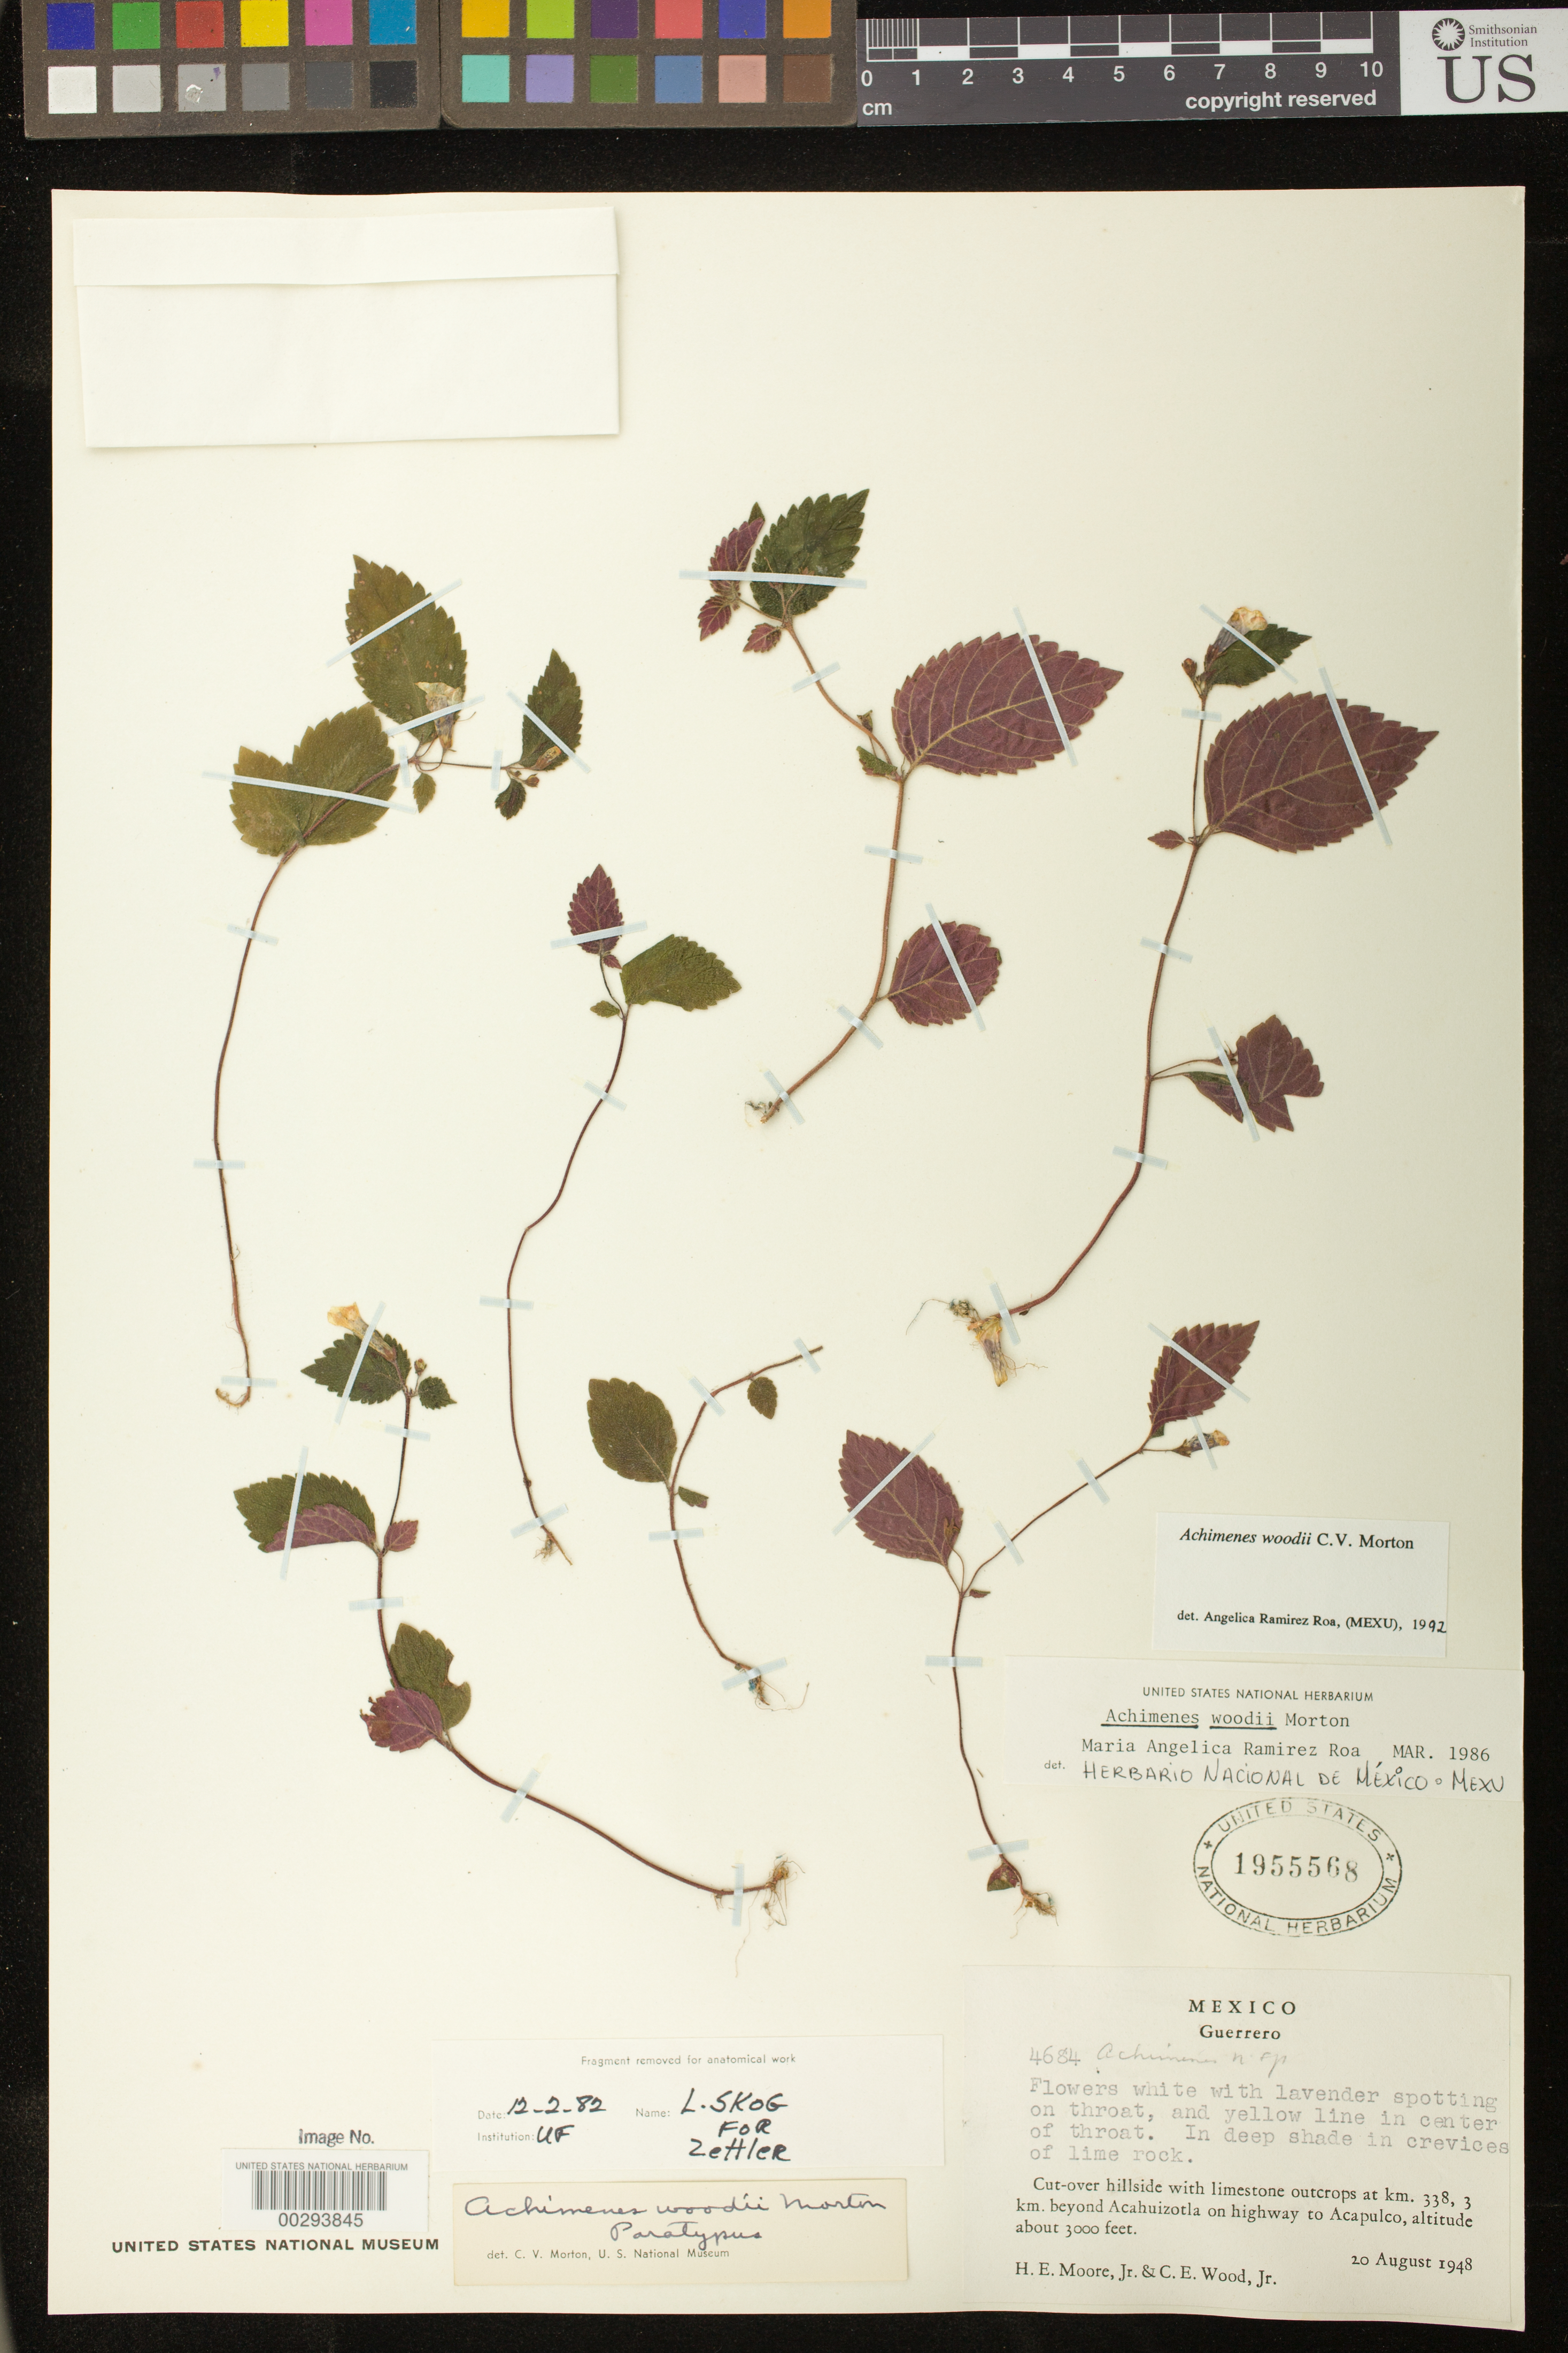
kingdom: Plantae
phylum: Tracheophyta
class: Magnoliopsida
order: Lamiales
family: Gesneriaceae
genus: Achimenes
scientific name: Achimenes woodii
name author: C.V. Morton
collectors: H. E. Moore & C. E. Wood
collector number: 4684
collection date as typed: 20 Aug 1948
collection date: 1948-08-20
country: Mexico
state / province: Guerrero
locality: At km 338, 3 km beyond Acahuizotla on highway to Acapulco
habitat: In deep shade in crevices of limerock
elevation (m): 914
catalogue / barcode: US 1955568